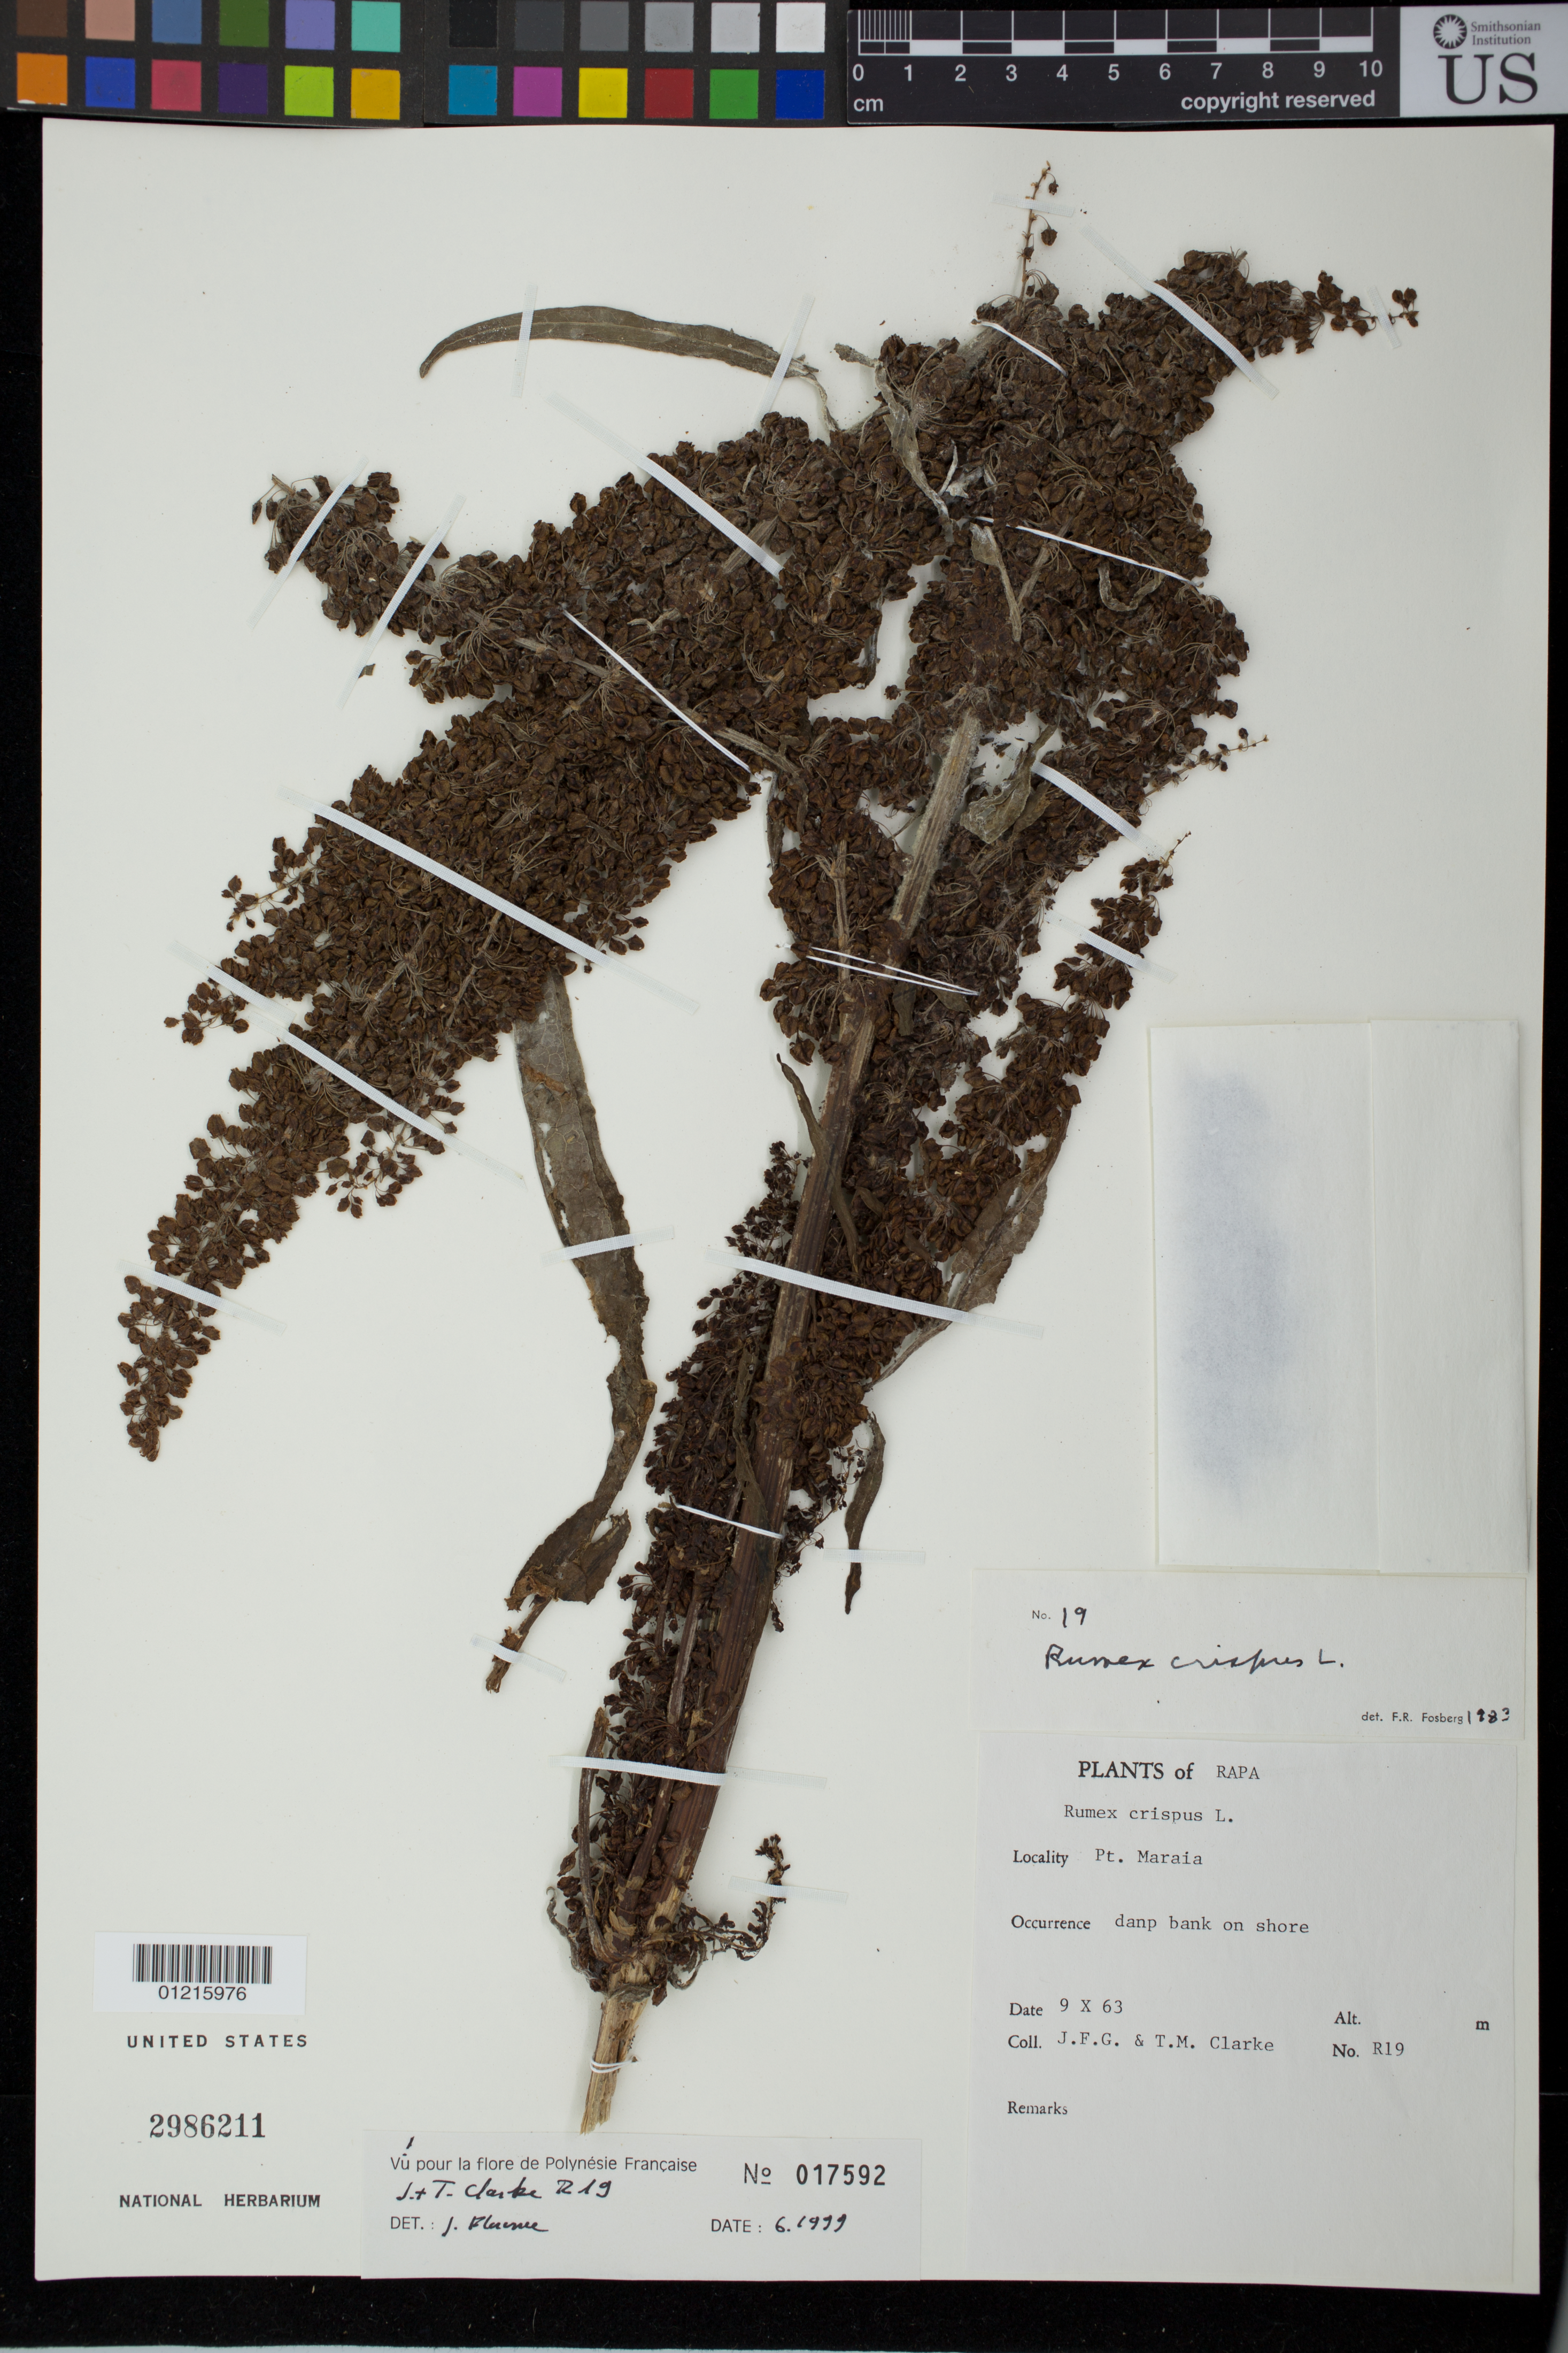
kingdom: Plantae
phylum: Tracheophyta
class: Magnoliopsida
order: Caryophyllales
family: Polygonaceae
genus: Rumex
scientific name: Rumex crispus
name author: L.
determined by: Fosberg, F. R.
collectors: J. F. Clarke & T. M. Clarke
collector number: R19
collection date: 1963-10-09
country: French Polynesia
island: Rapa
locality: Pt. Maraia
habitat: Damp bank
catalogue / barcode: US 2986211